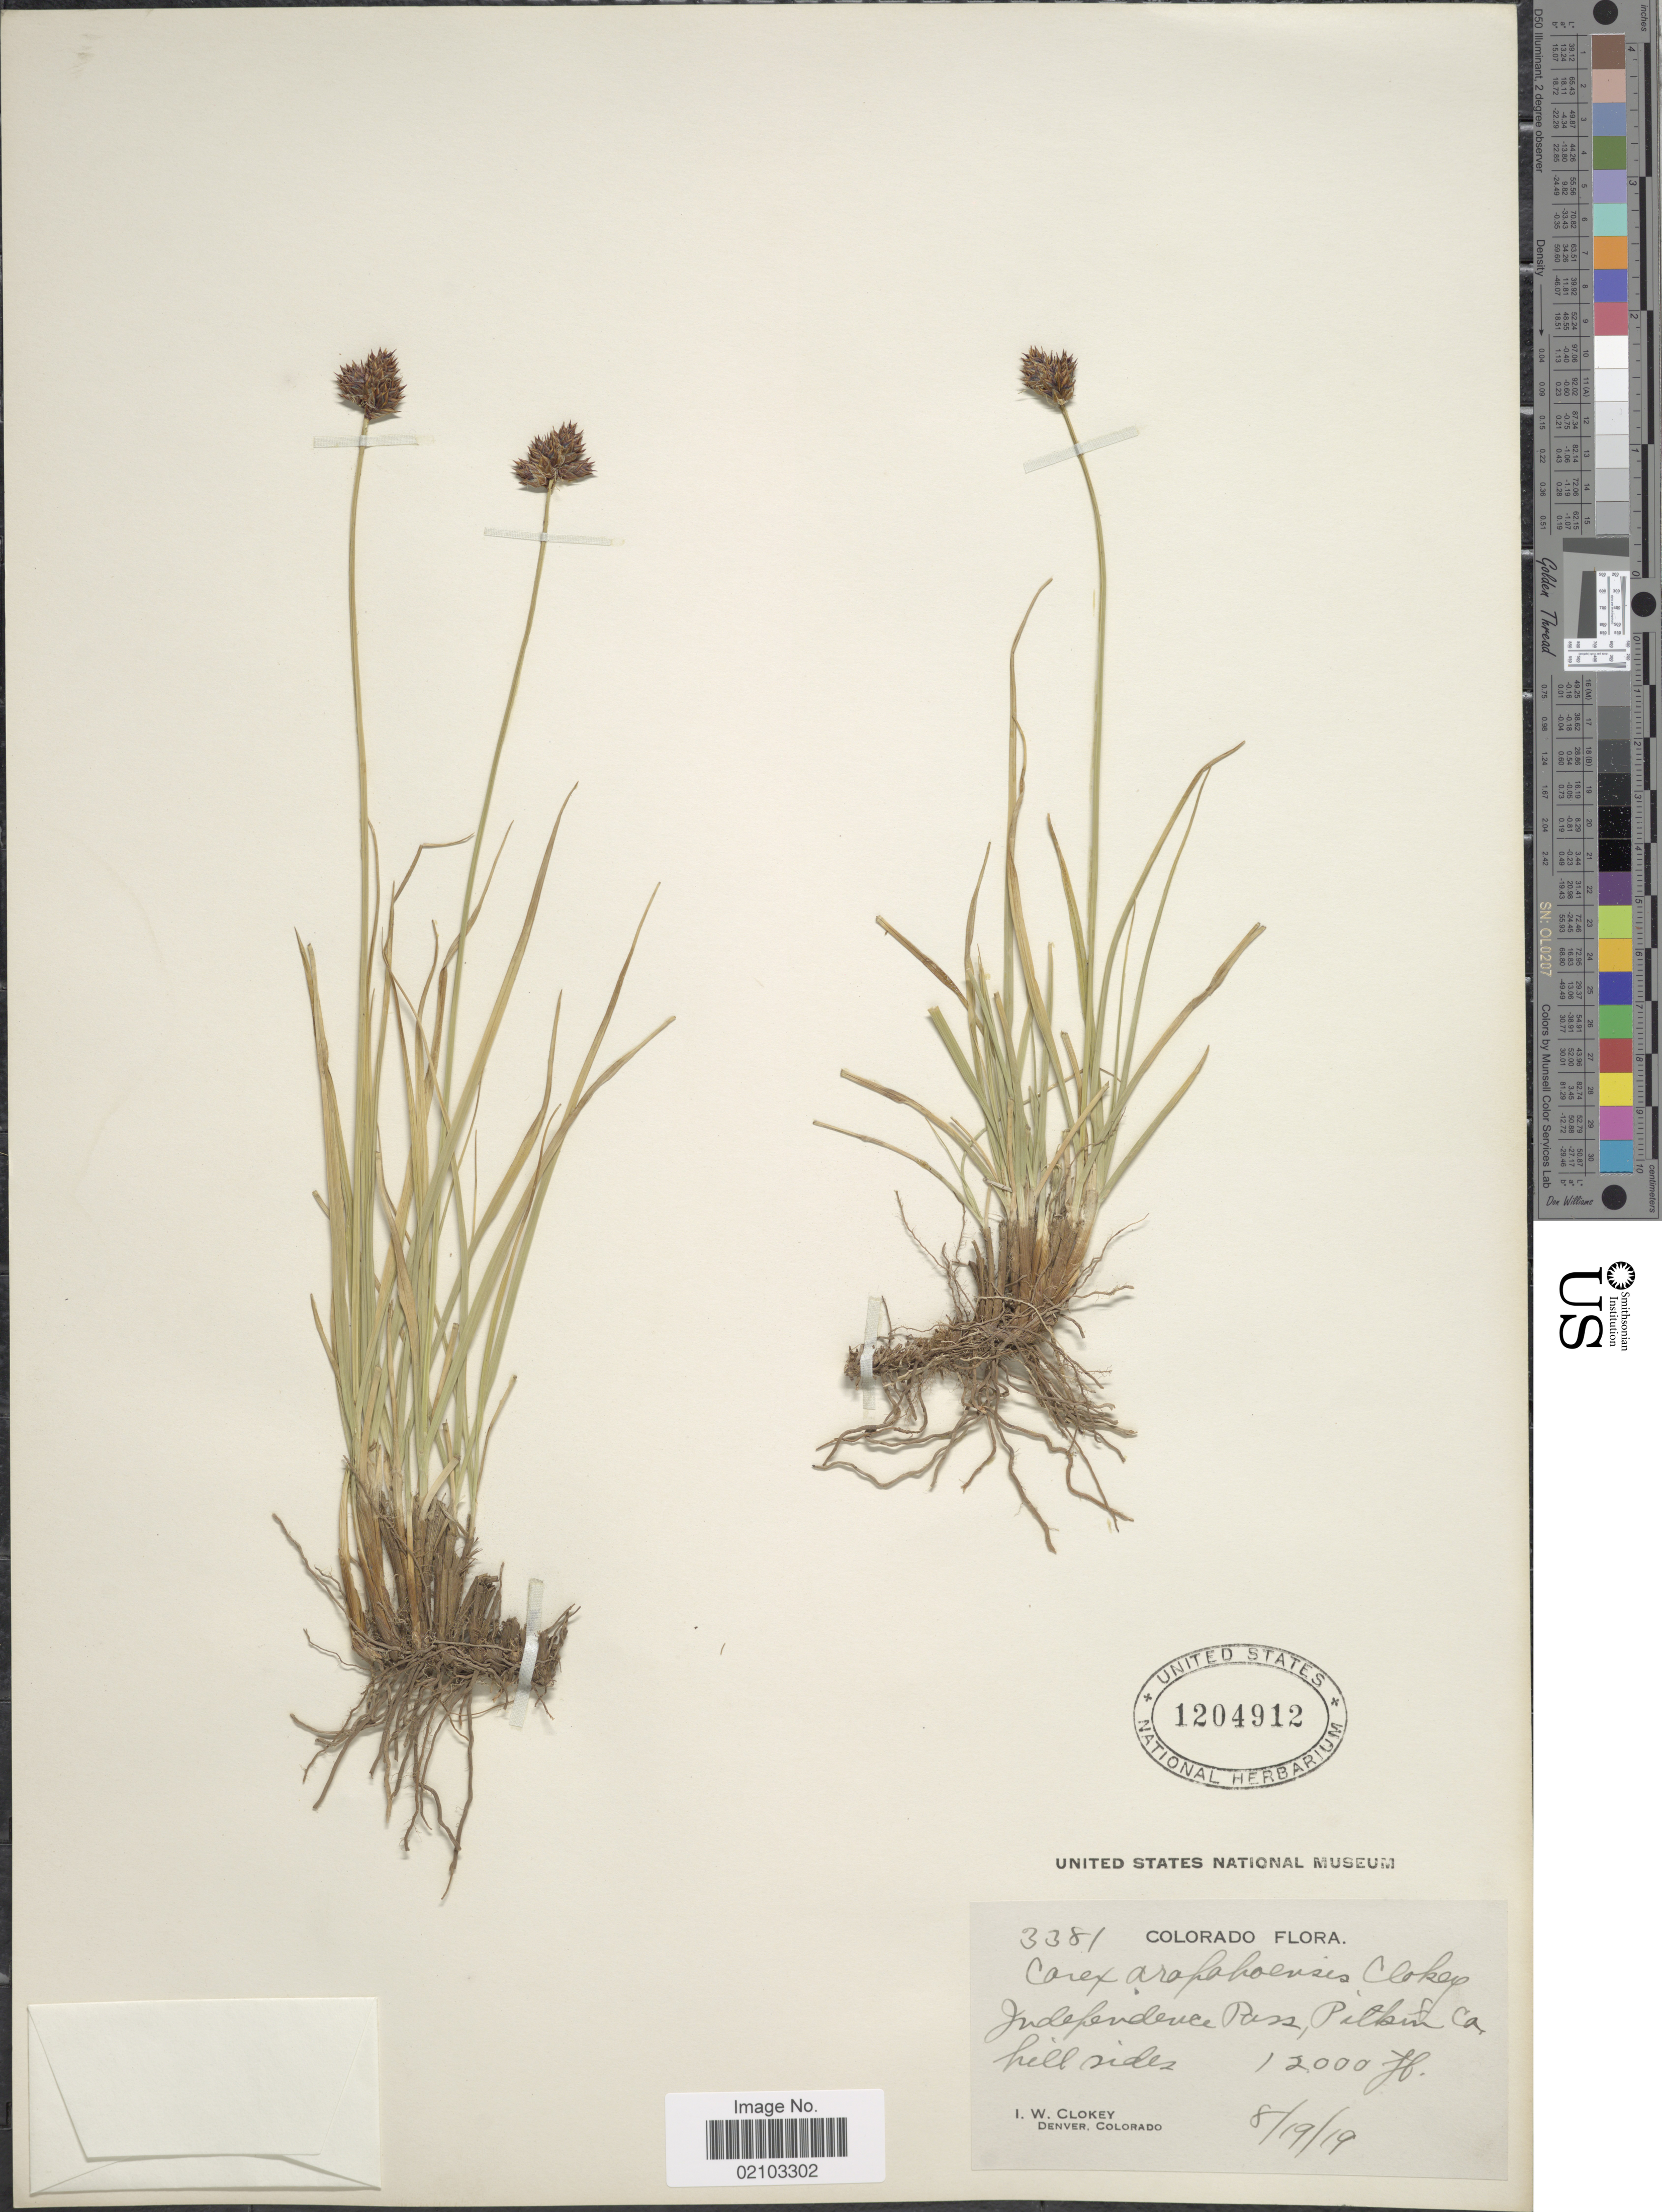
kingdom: Plantae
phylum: Tracheophyta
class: Liliopsida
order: Poales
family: Cyperaceae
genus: Carex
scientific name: Carex arapahoensis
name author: Clokey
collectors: I. W. Clokey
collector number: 3381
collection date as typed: Transcribed d/m/y: 19/8/19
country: United States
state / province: Colorado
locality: Independence Pass, Pitkin Co. Hill sides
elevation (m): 3658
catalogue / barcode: US 1204912